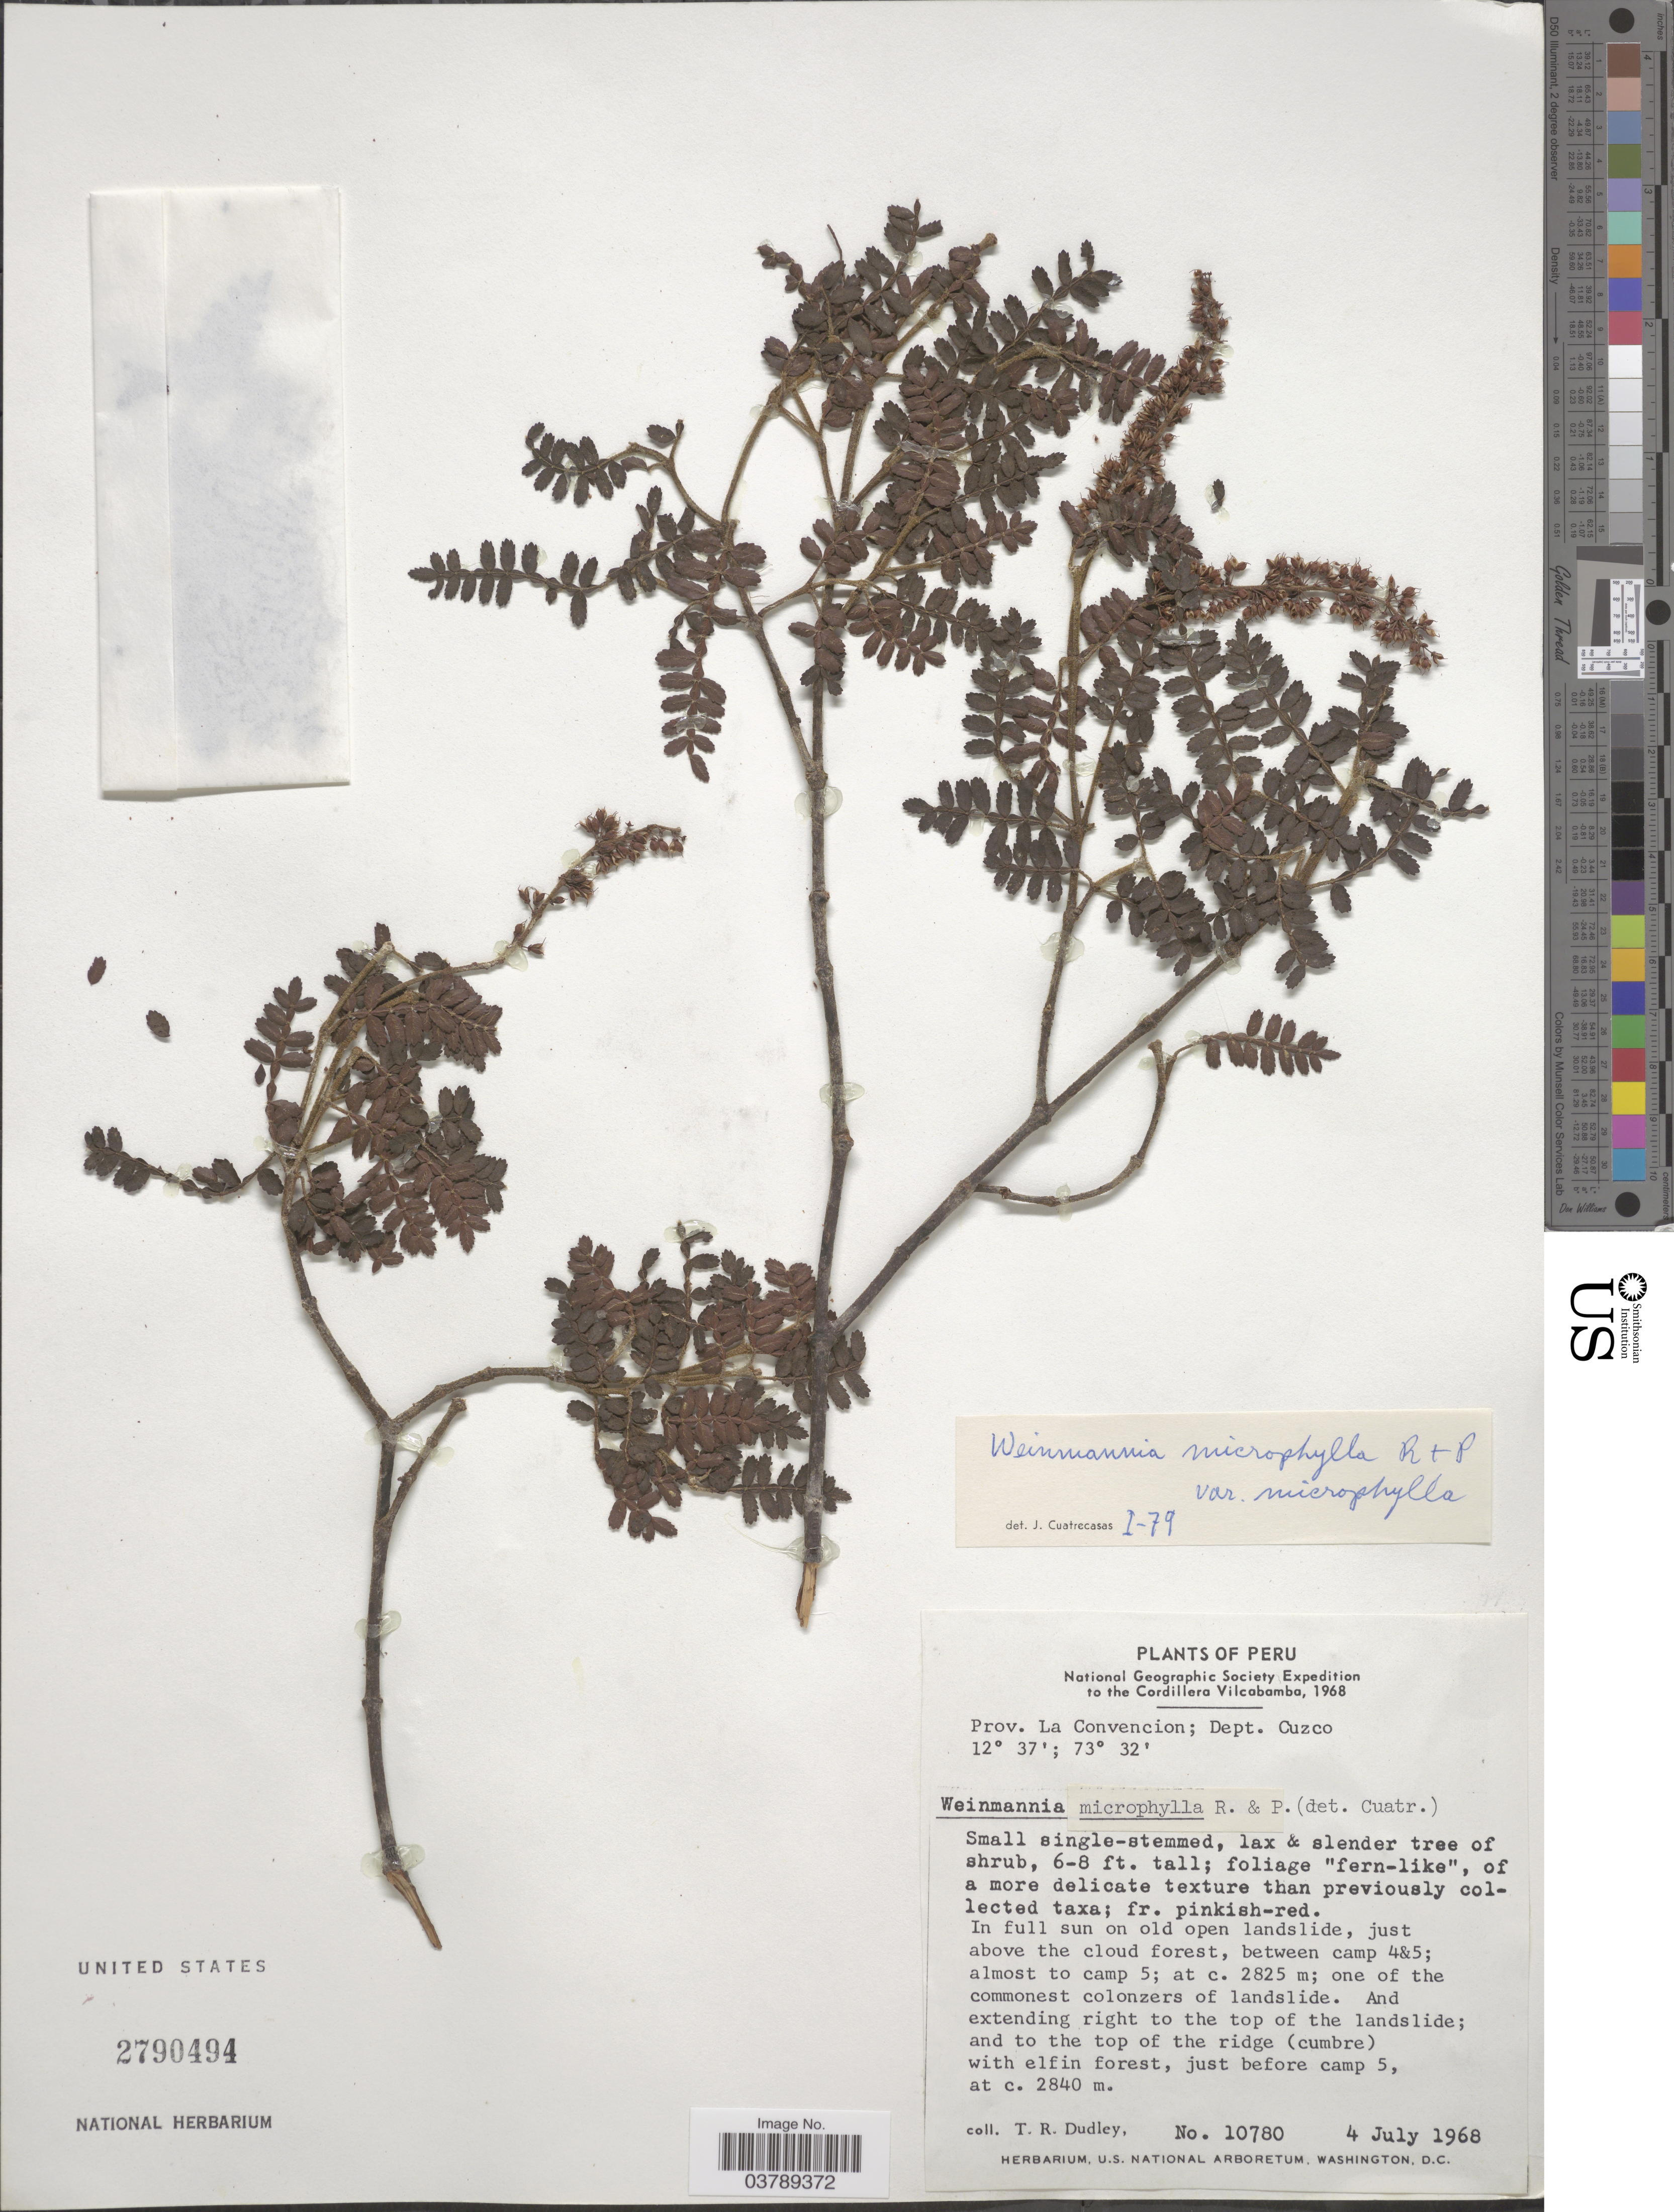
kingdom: Plantae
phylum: Tracheophyta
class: Magnoliopsida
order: Oxalidales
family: Cunoniaceae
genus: Weinmannia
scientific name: Weinmannia parviflora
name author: G. Forst.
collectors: T. R. Dudley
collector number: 10780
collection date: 1968-07-04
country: Peru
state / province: Cusco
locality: Cordillera Vilcabamba. Prov. La Convencion; Dept. Cuzco. In full sun on old open landside, just above the cloud forest, between camp 4&5; almost to camp 5; one of the commonest colonzers of landslide. And extending right to the top of the landslide; and to the top of the ridge (cumbre) with elfin forest, just before camp 5.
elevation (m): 2825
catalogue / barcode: US 2790494